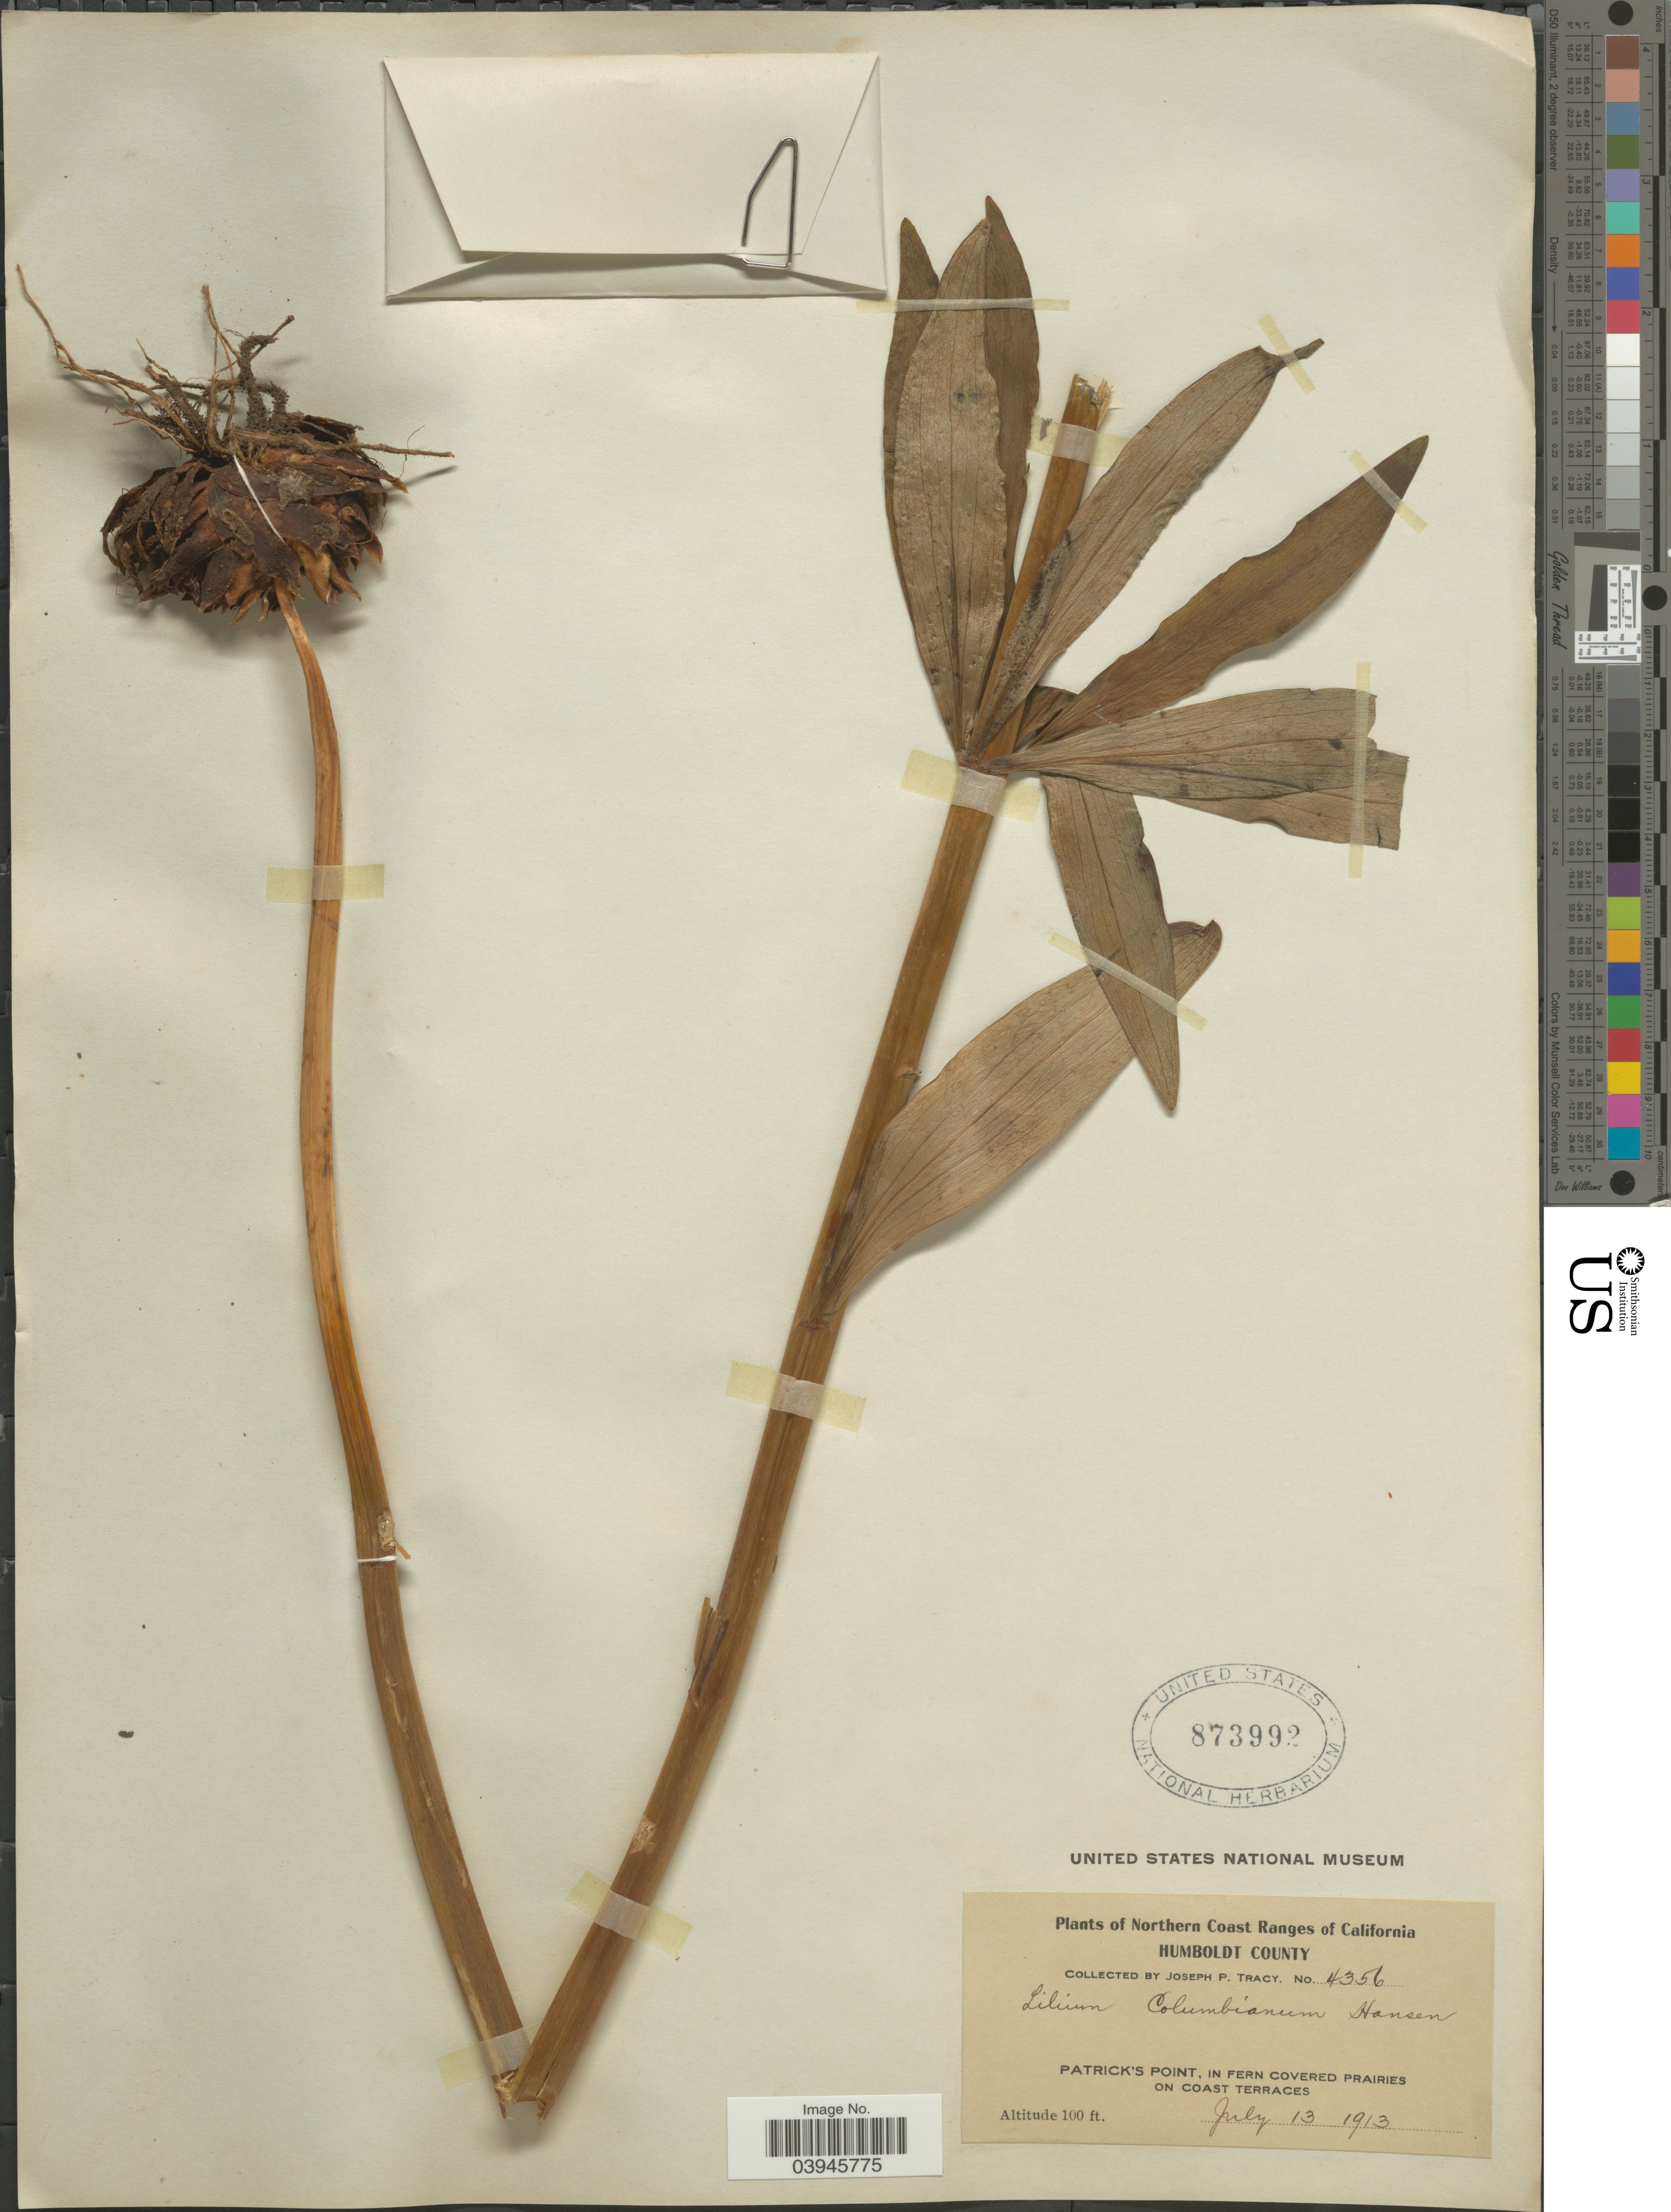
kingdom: Plantae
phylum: Tracheophyta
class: Liliopsida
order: Liliales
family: Liliaceae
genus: Lilium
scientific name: Lilium columbianum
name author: Leichtlin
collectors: J. Tracy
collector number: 4356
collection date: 1913-07-13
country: United States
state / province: California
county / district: Humboldt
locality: Northern Coast Ranges of California. Humboldt County. Patrick's Point, in fern covered prairies on coast terraces.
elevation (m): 30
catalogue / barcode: US 873992